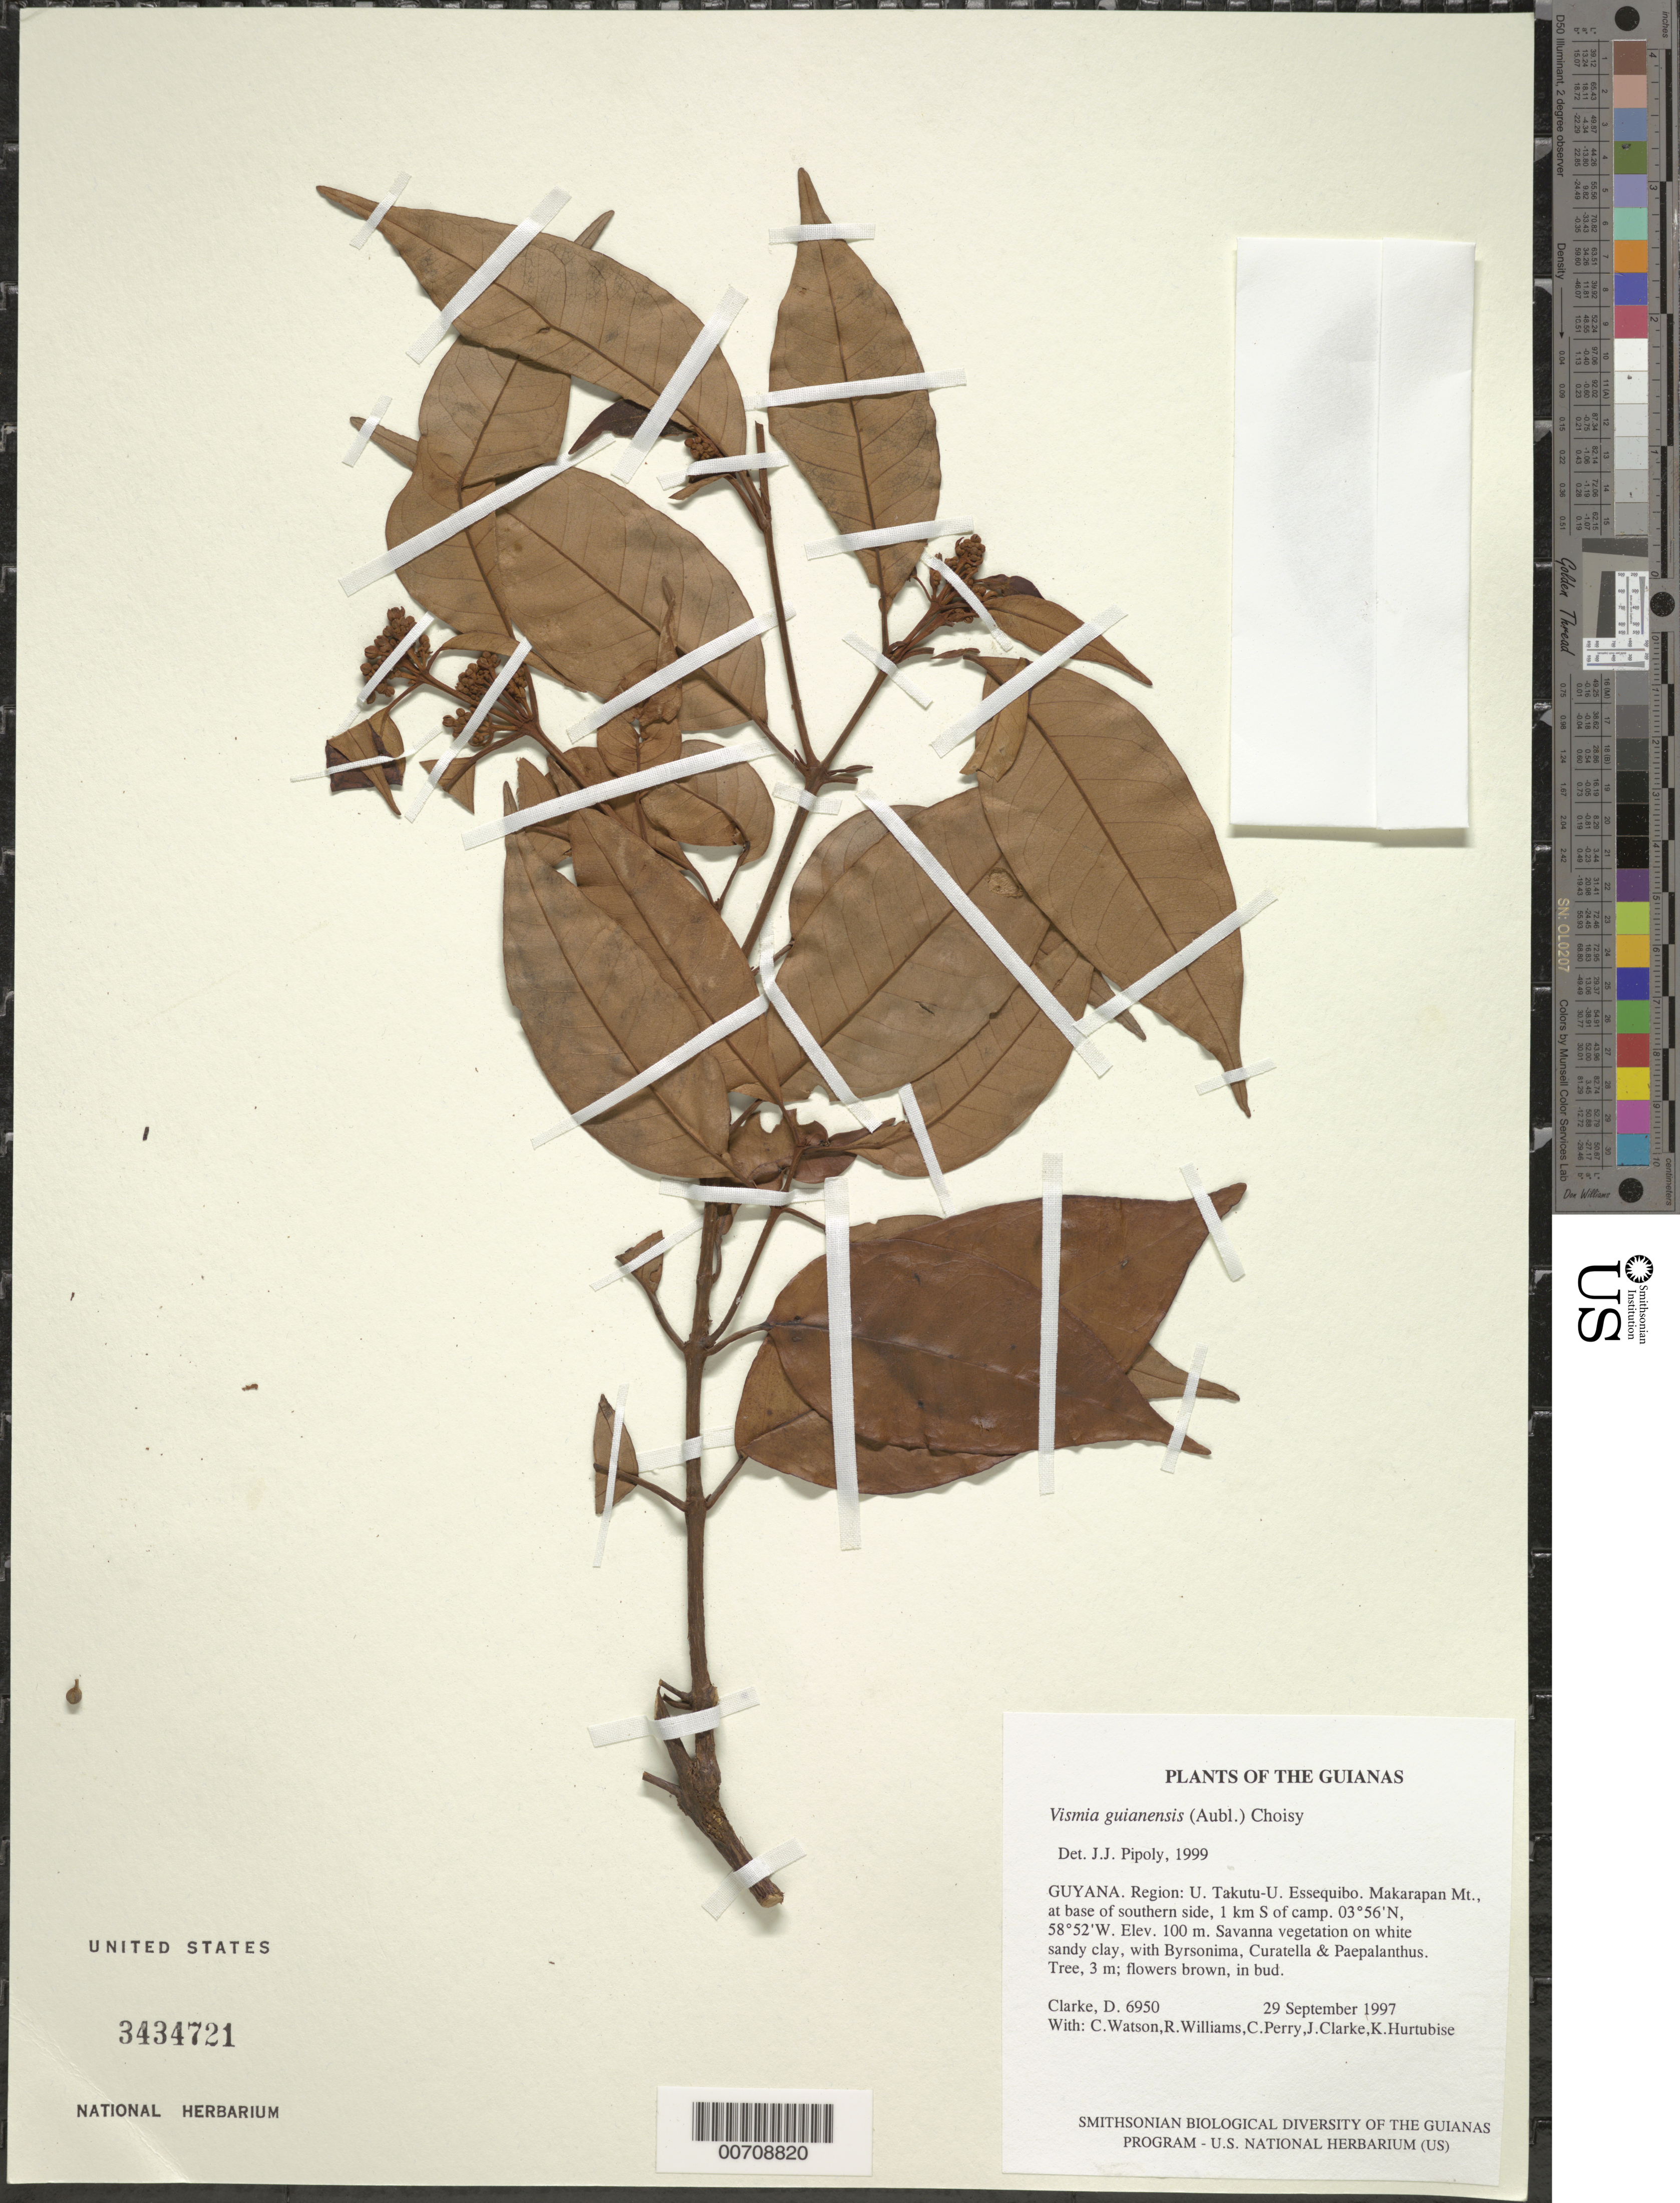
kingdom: Plantae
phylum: Tracheophyta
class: Magnoliopsida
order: Malpighiales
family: Hypericaceae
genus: Vismia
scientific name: Vismia guianensis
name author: (Aubl.) Pers.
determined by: Pipoly, J. J., III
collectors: H. D. Clarke, C. Watson, R. Williams, C. Perry, J. Clarke & K. Hurtubise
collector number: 6950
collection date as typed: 29 September 1997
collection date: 1997-09-29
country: Guyana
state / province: U. Takutu-U. Essequibo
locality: Makarapan Mt., at base of southern side, 1 km S of camp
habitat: Savanna vegetation on white sandy clay, with Byrsonima, Curatella & Paepalanthus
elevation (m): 100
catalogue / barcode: US 3434721